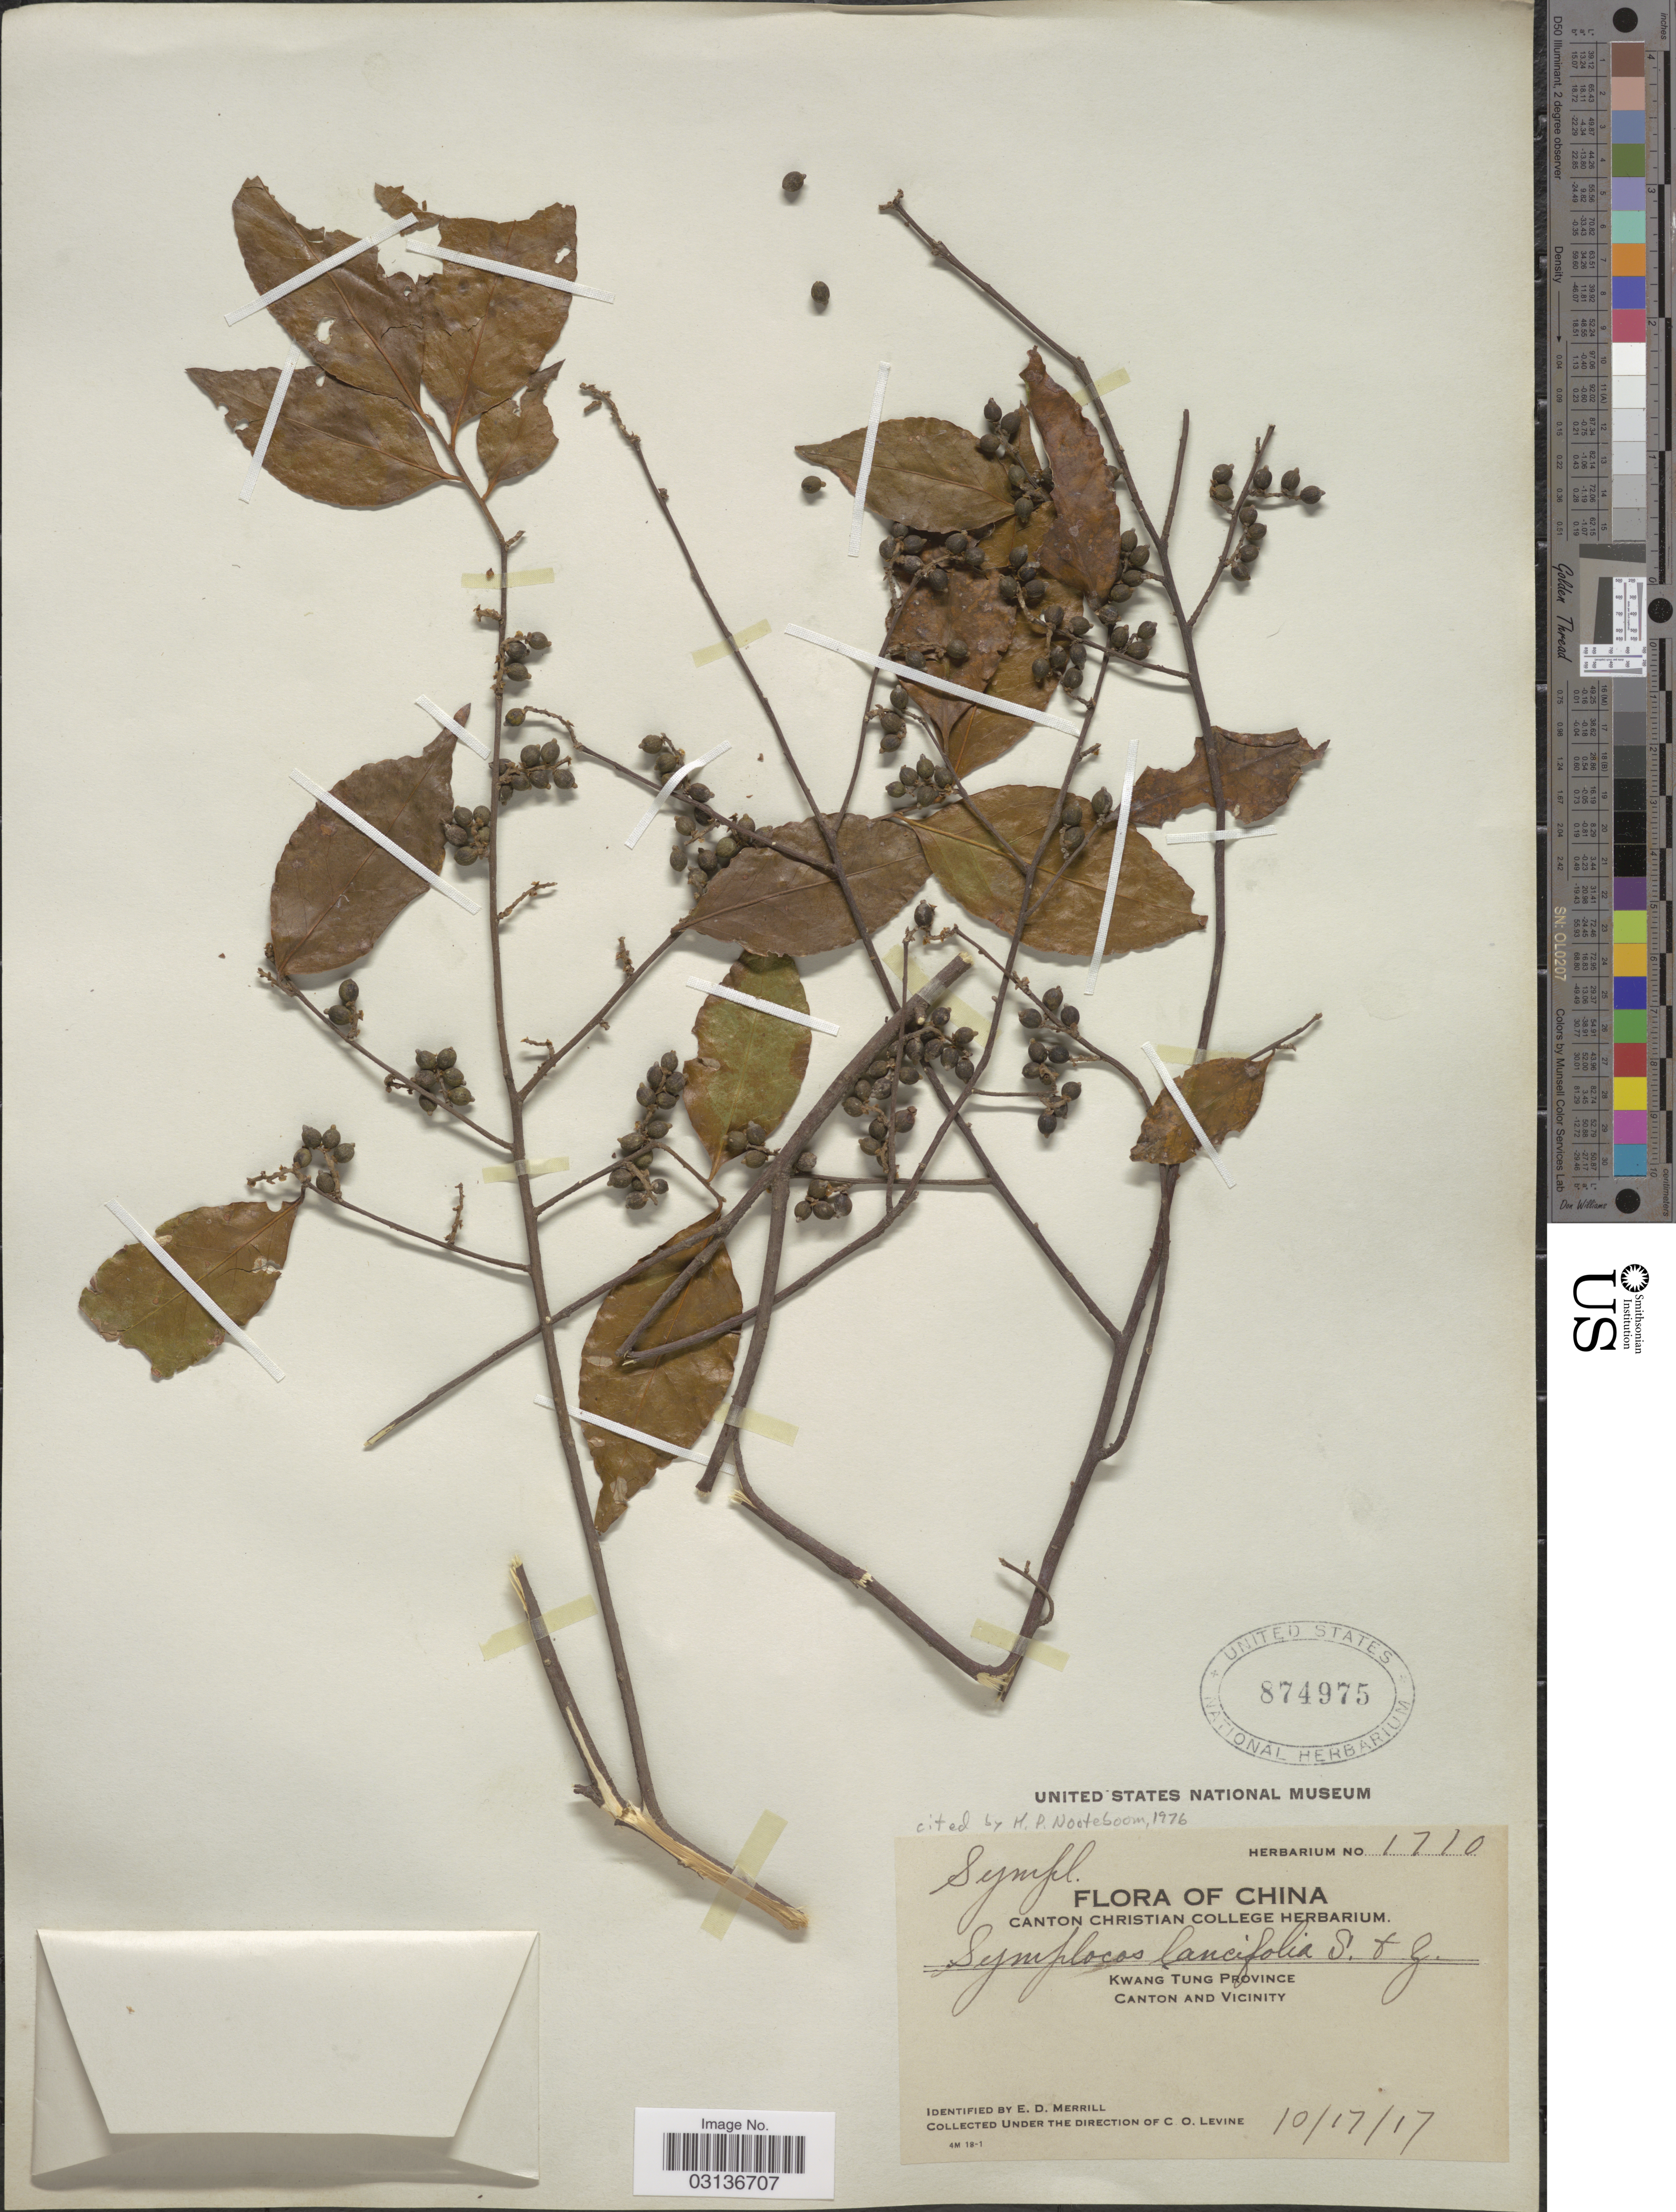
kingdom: Plantae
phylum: Tracheophyta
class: Magnoliopsida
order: Ericales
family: Symplocaceae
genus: Symplocos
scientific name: Symplocos lancifolia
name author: Siebert & Zucc.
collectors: C. O. Levine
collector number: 1710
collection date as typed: Transcribed d/m/y: 17/10/17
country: China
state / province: Guangdong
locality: Kwang Tung Province. Canton and Vicinity.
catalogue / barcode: US 874975